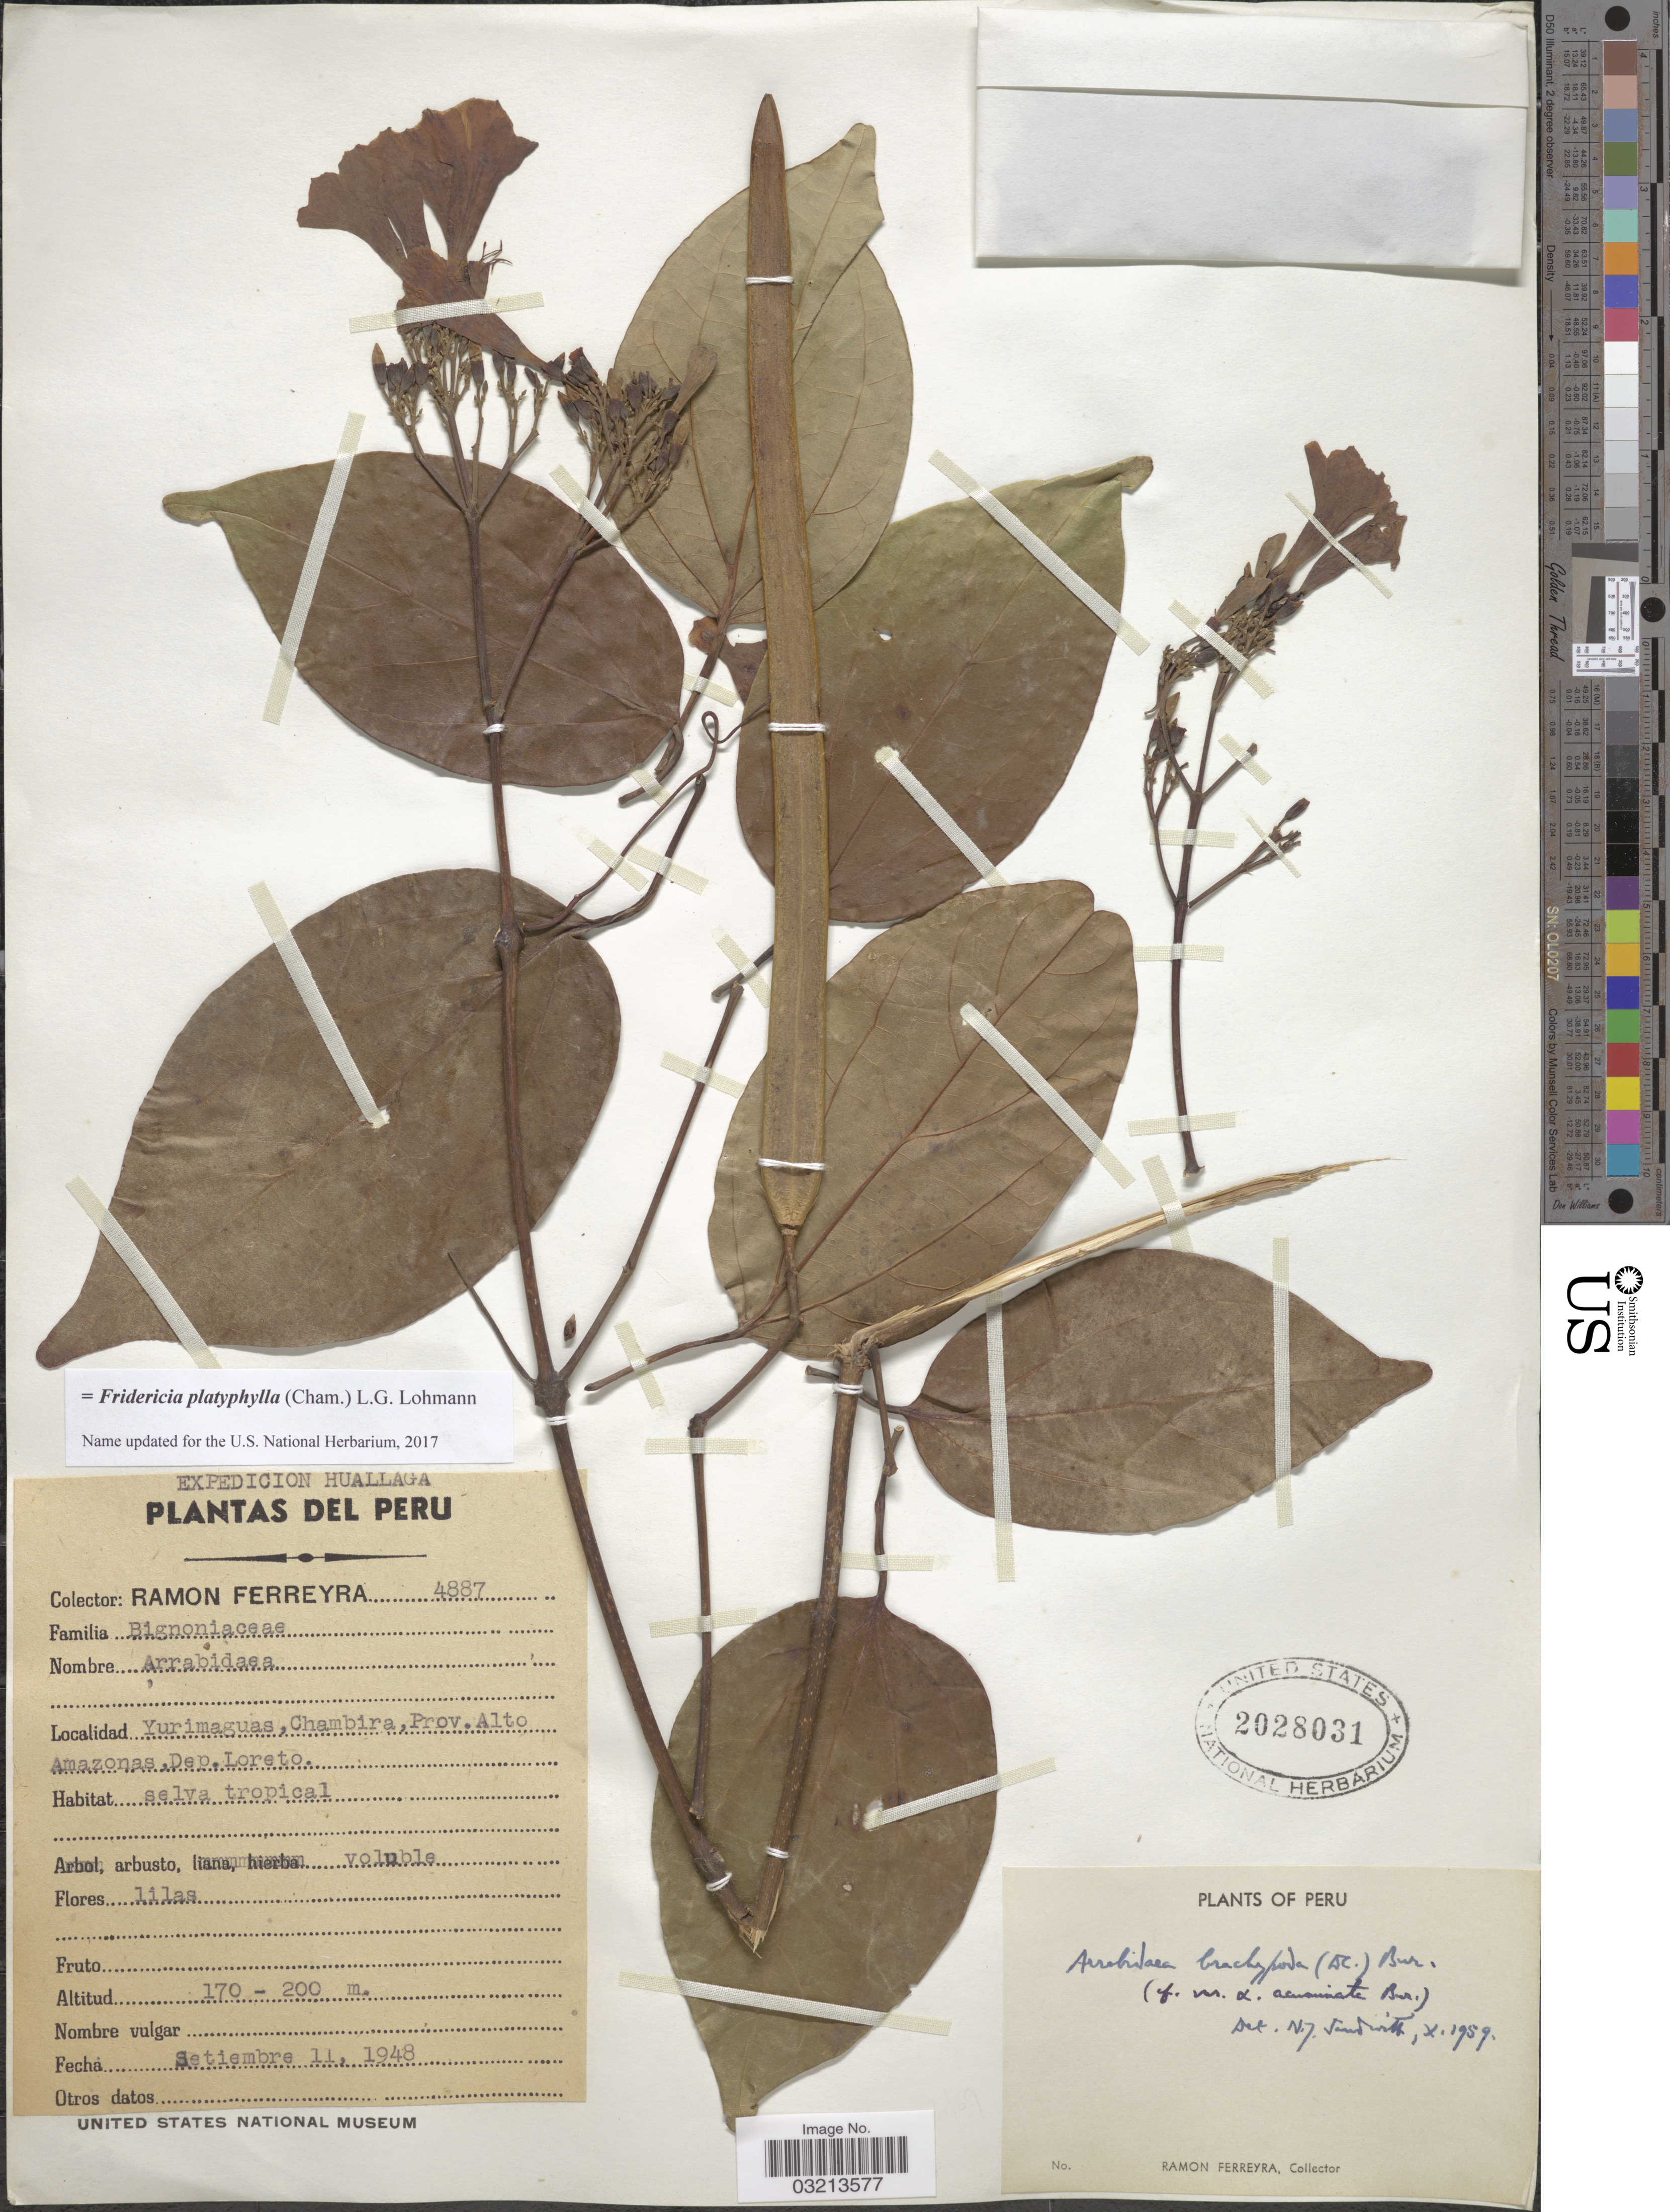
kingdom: Plantae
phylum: Tracheophyta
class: Magnoliopsida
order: Lamiales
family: Bignoniaceae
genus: Fridericia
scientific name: Fridericia platyphylla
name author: (Cham.) L.G. Lohmann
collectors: R. A. Ferreyra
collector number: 4887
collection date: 1948-09-11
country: Peru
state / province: Loreto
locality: Yurimaguas, Chambira, Prov. Alto Amazonas. Dep. Loreto.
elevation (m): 170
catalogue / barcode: US 2028031